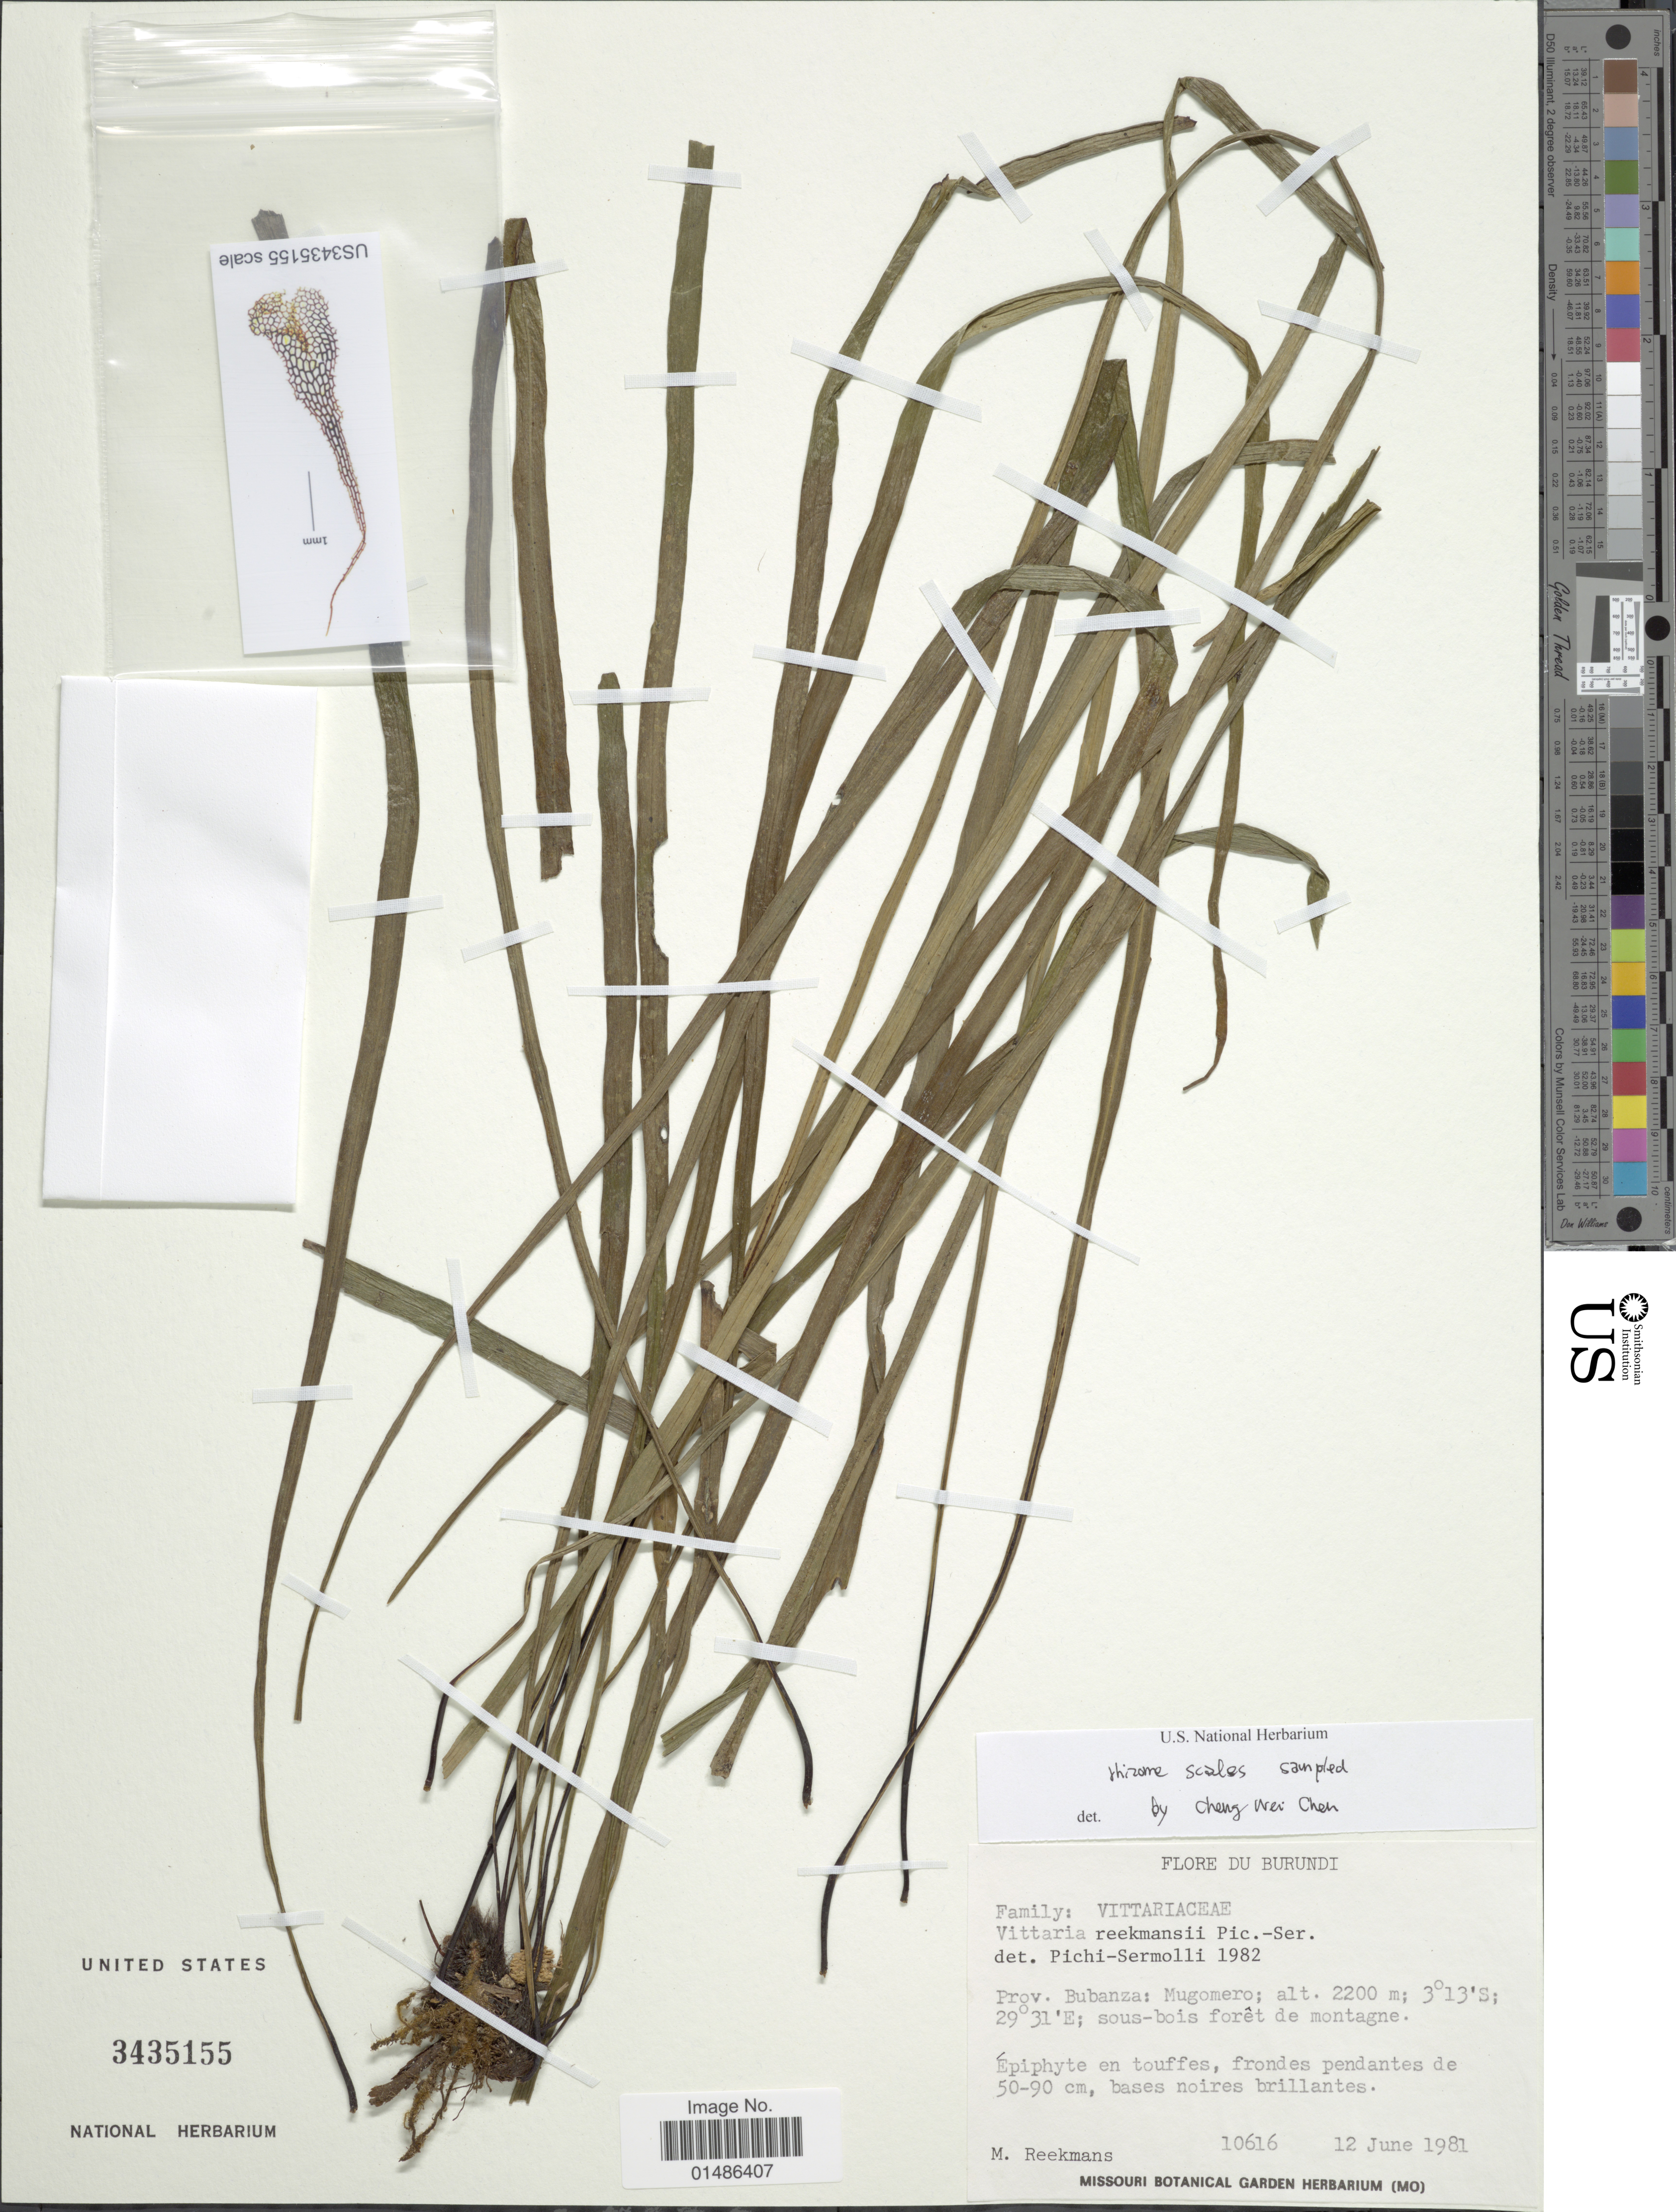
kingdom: Plantae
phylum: Tracheophyta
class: Polypodiopsida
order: Polypodiales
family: Pteridaceae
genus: Haplopteris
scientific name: Haplopteris reekmansis comb. in ed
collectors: M. Reekmans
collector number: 10616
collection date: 1981-06-12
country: Burundi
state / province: Bubanza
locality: Mugomero; sous-bois forêt de montagne.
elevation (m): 2200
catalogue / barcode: US 3435155